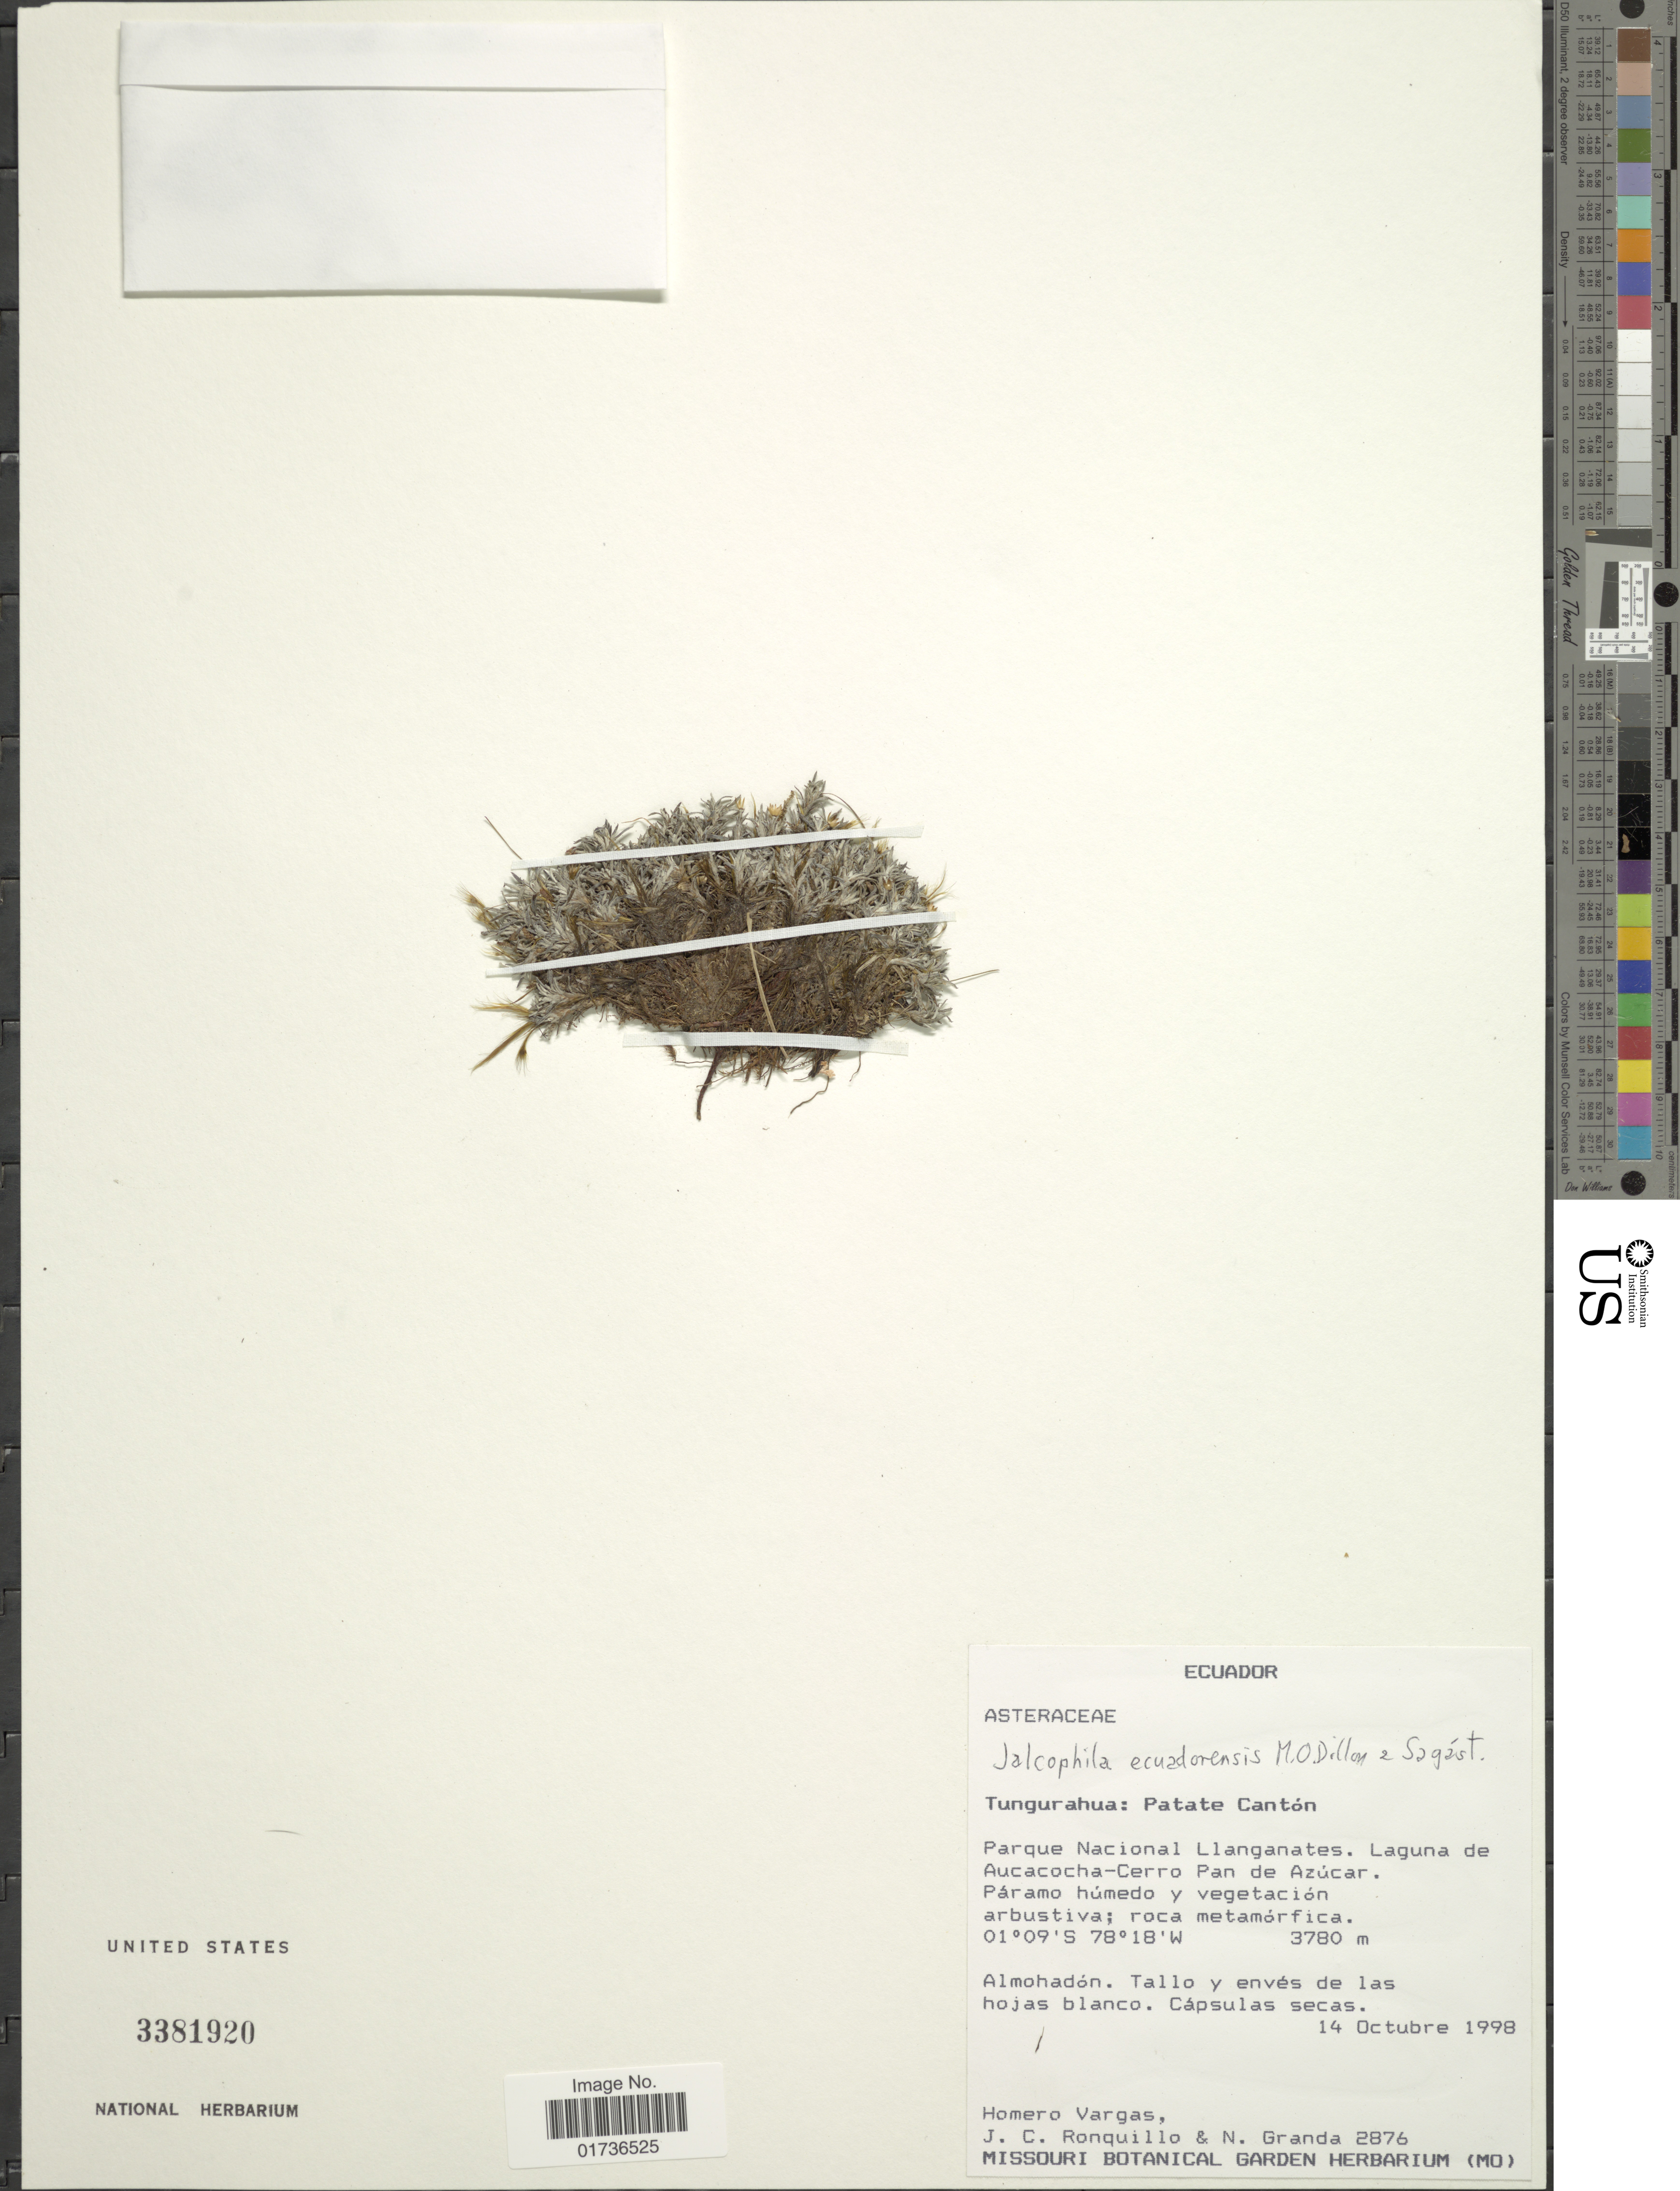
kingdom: Plantae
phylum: Tracheophyta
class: Magnoliopsida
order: Asterales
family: Asteraceae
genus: Jalcophila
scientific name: Jalcophila ecuadoriensis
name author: M.O. Dillon & Sagást.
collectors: H. Vargas, J. Ronquillo & N. Granda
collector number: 2876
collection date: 1998-10-14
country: Ecuador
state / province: Tungurahua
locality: Patate Cantón, Parque Nacional Llanganates. Laguna de Aucacocha-Cerro Pan de Azúcar. Páramo húmedo vegetació arbustiva; roca metamórfica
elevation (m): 3780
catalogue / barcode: US 3381920